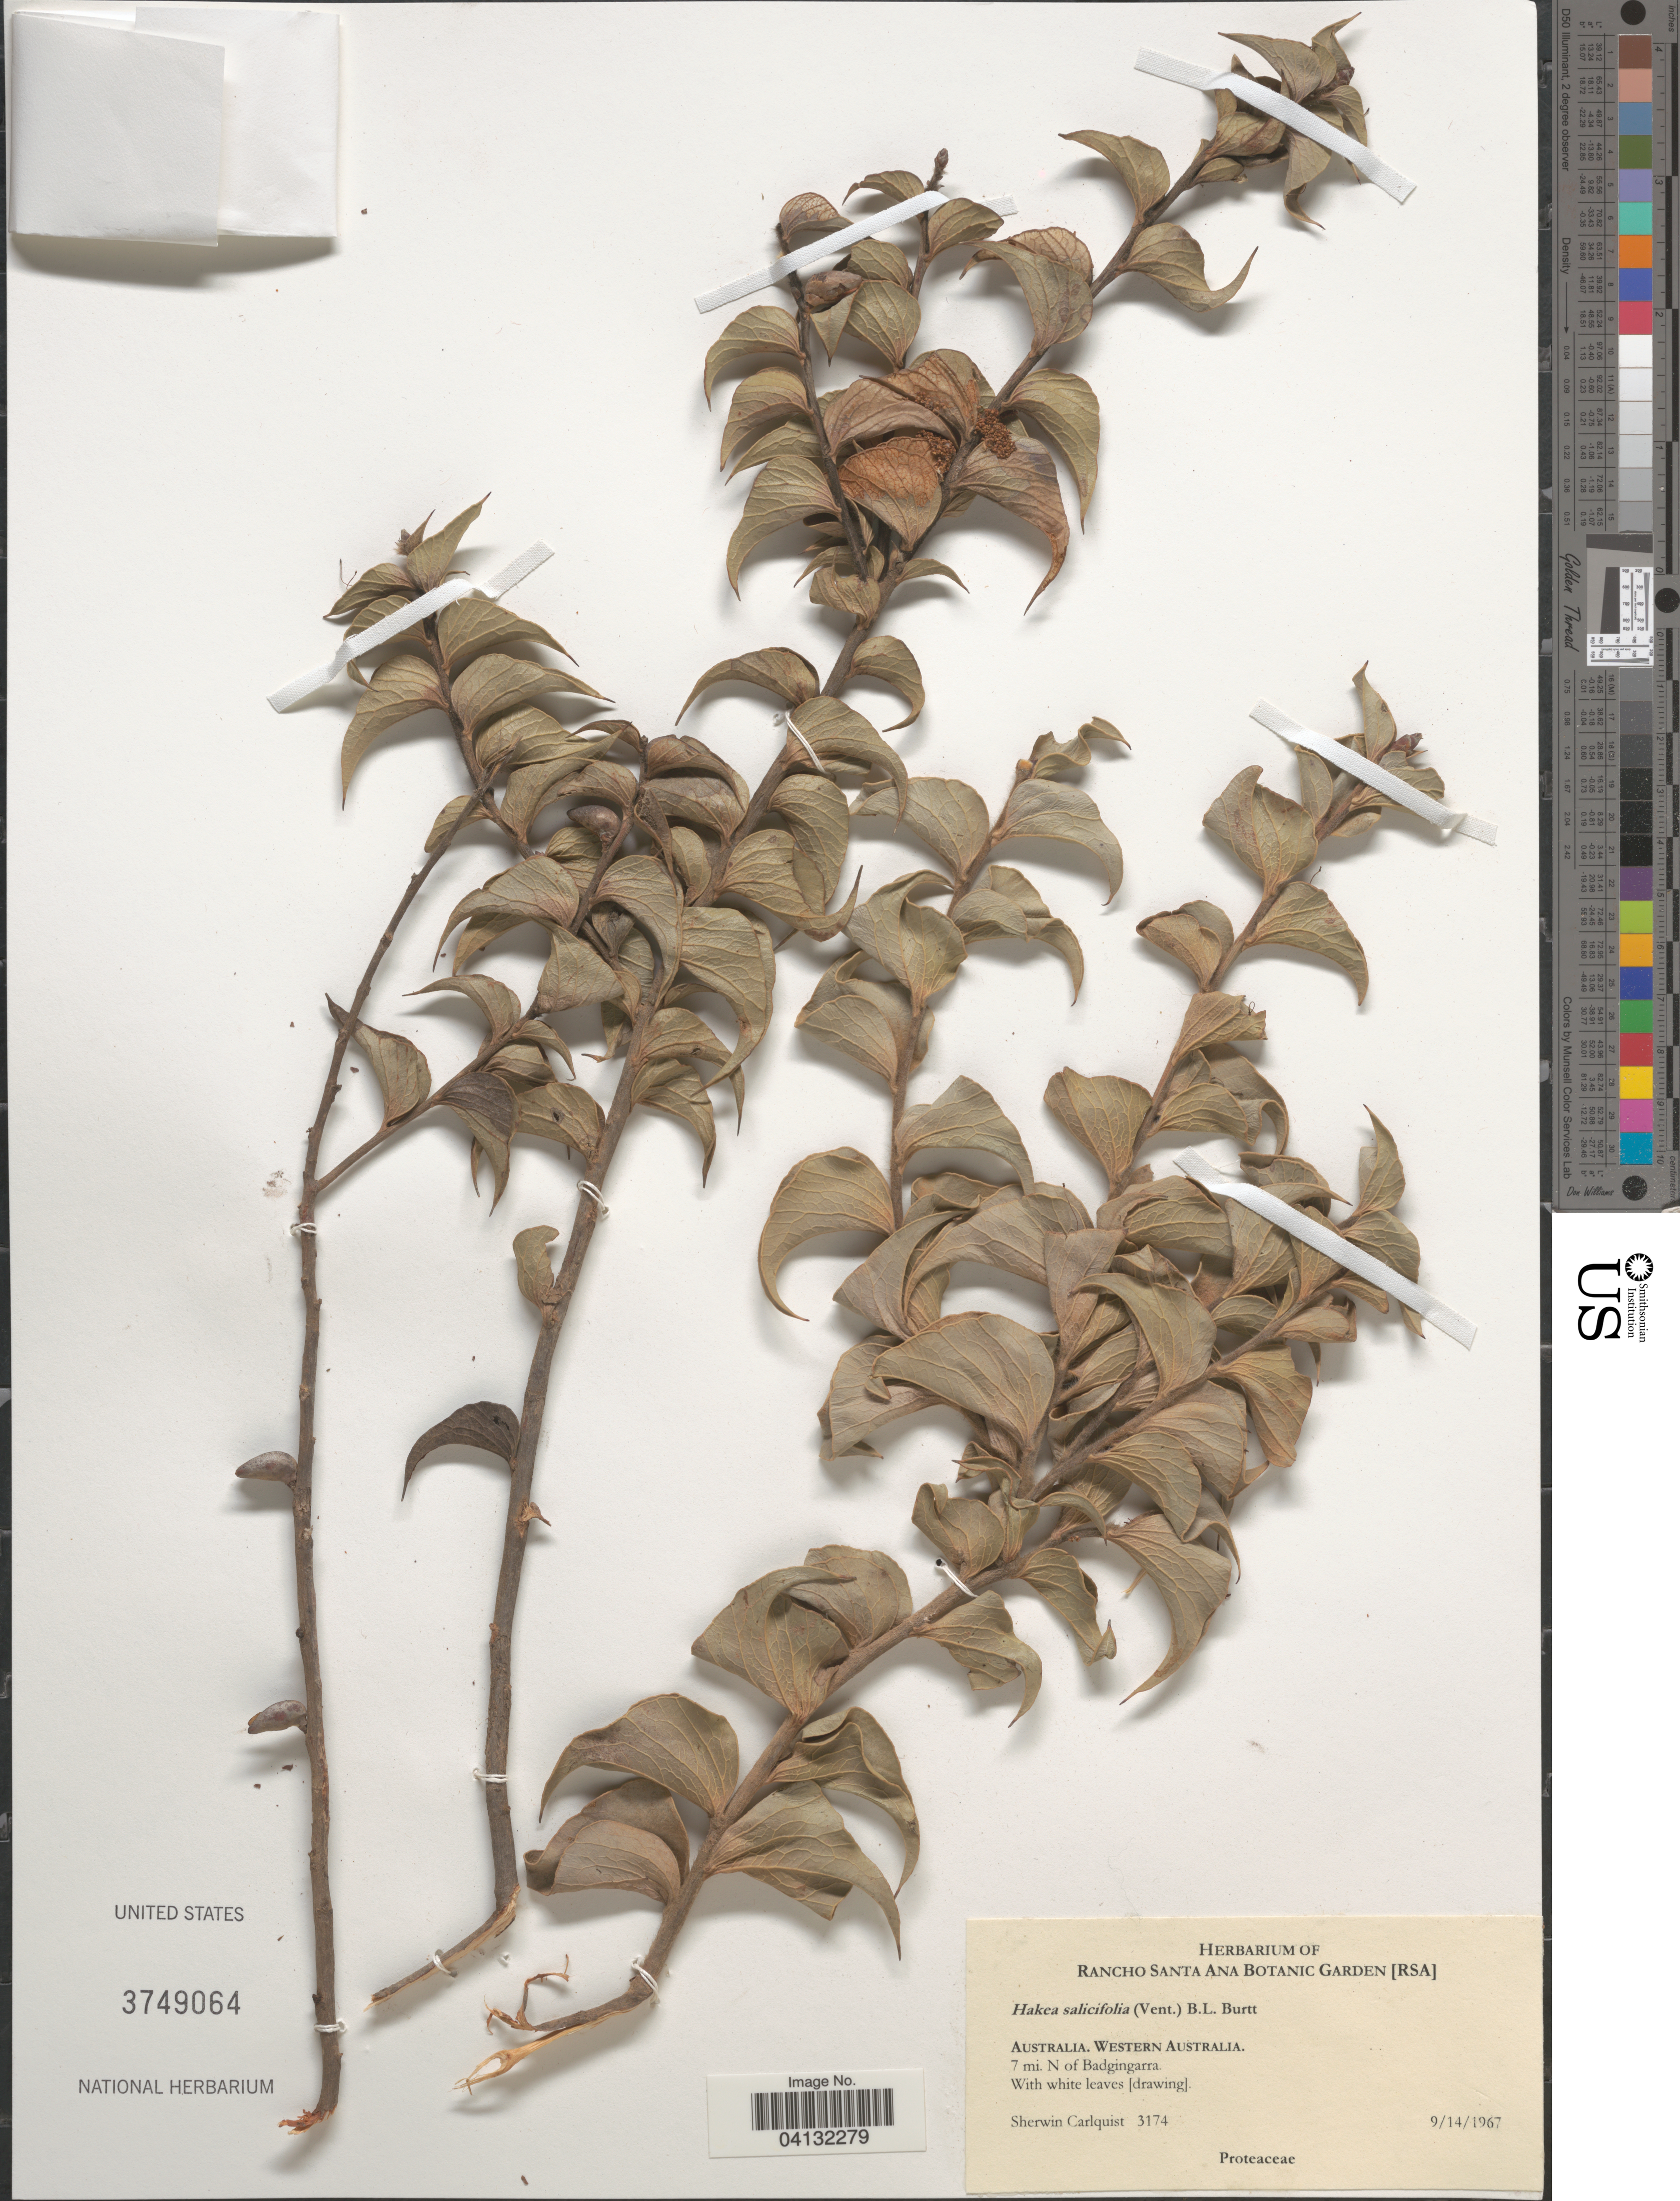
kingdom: Plantae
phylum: Tracheophyta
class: Magnoliopsida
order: Proteales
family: Proteaceae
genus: Hakea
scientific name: Hakea salicifolia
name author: (Vent.) B.L. Burtt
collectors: S. Carlquist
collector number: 3174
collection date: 1967-09-14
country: Australia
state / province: Western Australia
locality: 7 mi. N of Badgingarra.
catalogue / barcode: US 3749064